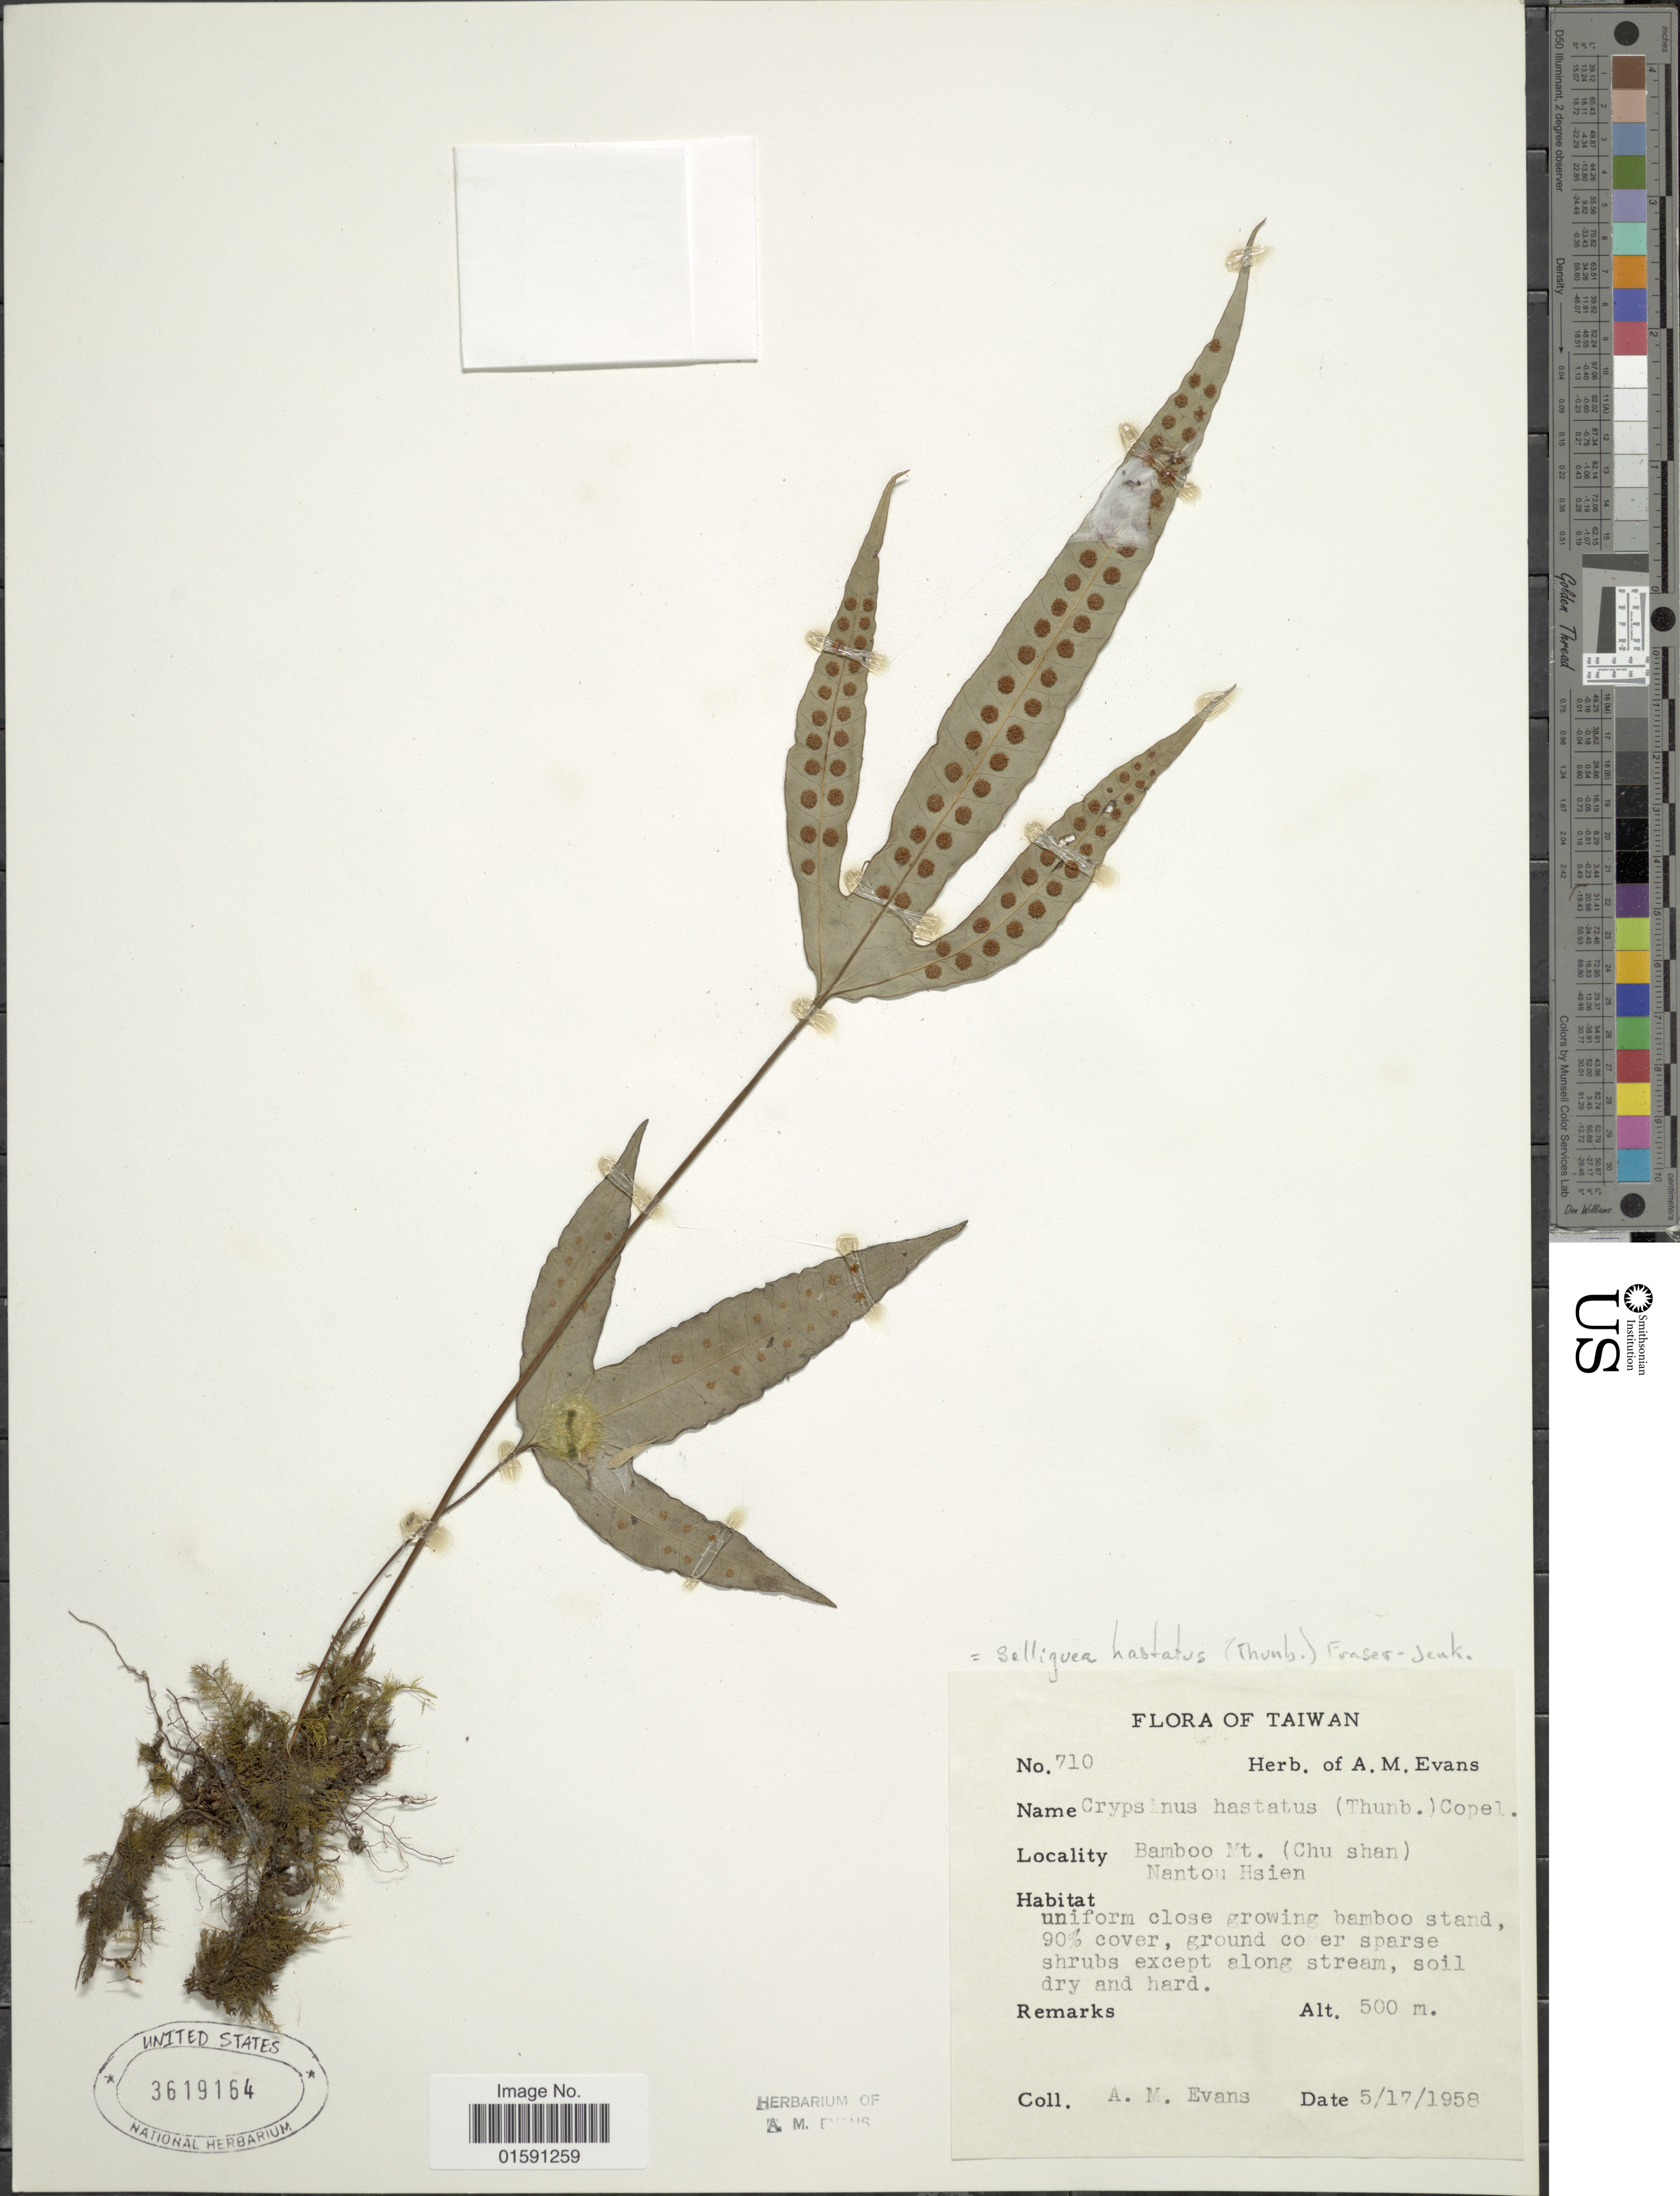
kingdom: Plantae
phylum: Tracheophyta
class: Polypodiopsida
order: Polypodiales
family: Polypodiaceae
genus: Selliguea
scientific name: Selliguea hastata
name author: (Thunb.) Fraser-Jenk.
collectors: A. M. Evans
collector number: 710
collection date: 1958-05-17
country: Taiwan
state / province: Nantou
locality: Bamboo Mt. (Chu shan), Nantou Hsien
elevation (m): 500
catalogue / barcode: US 3619164